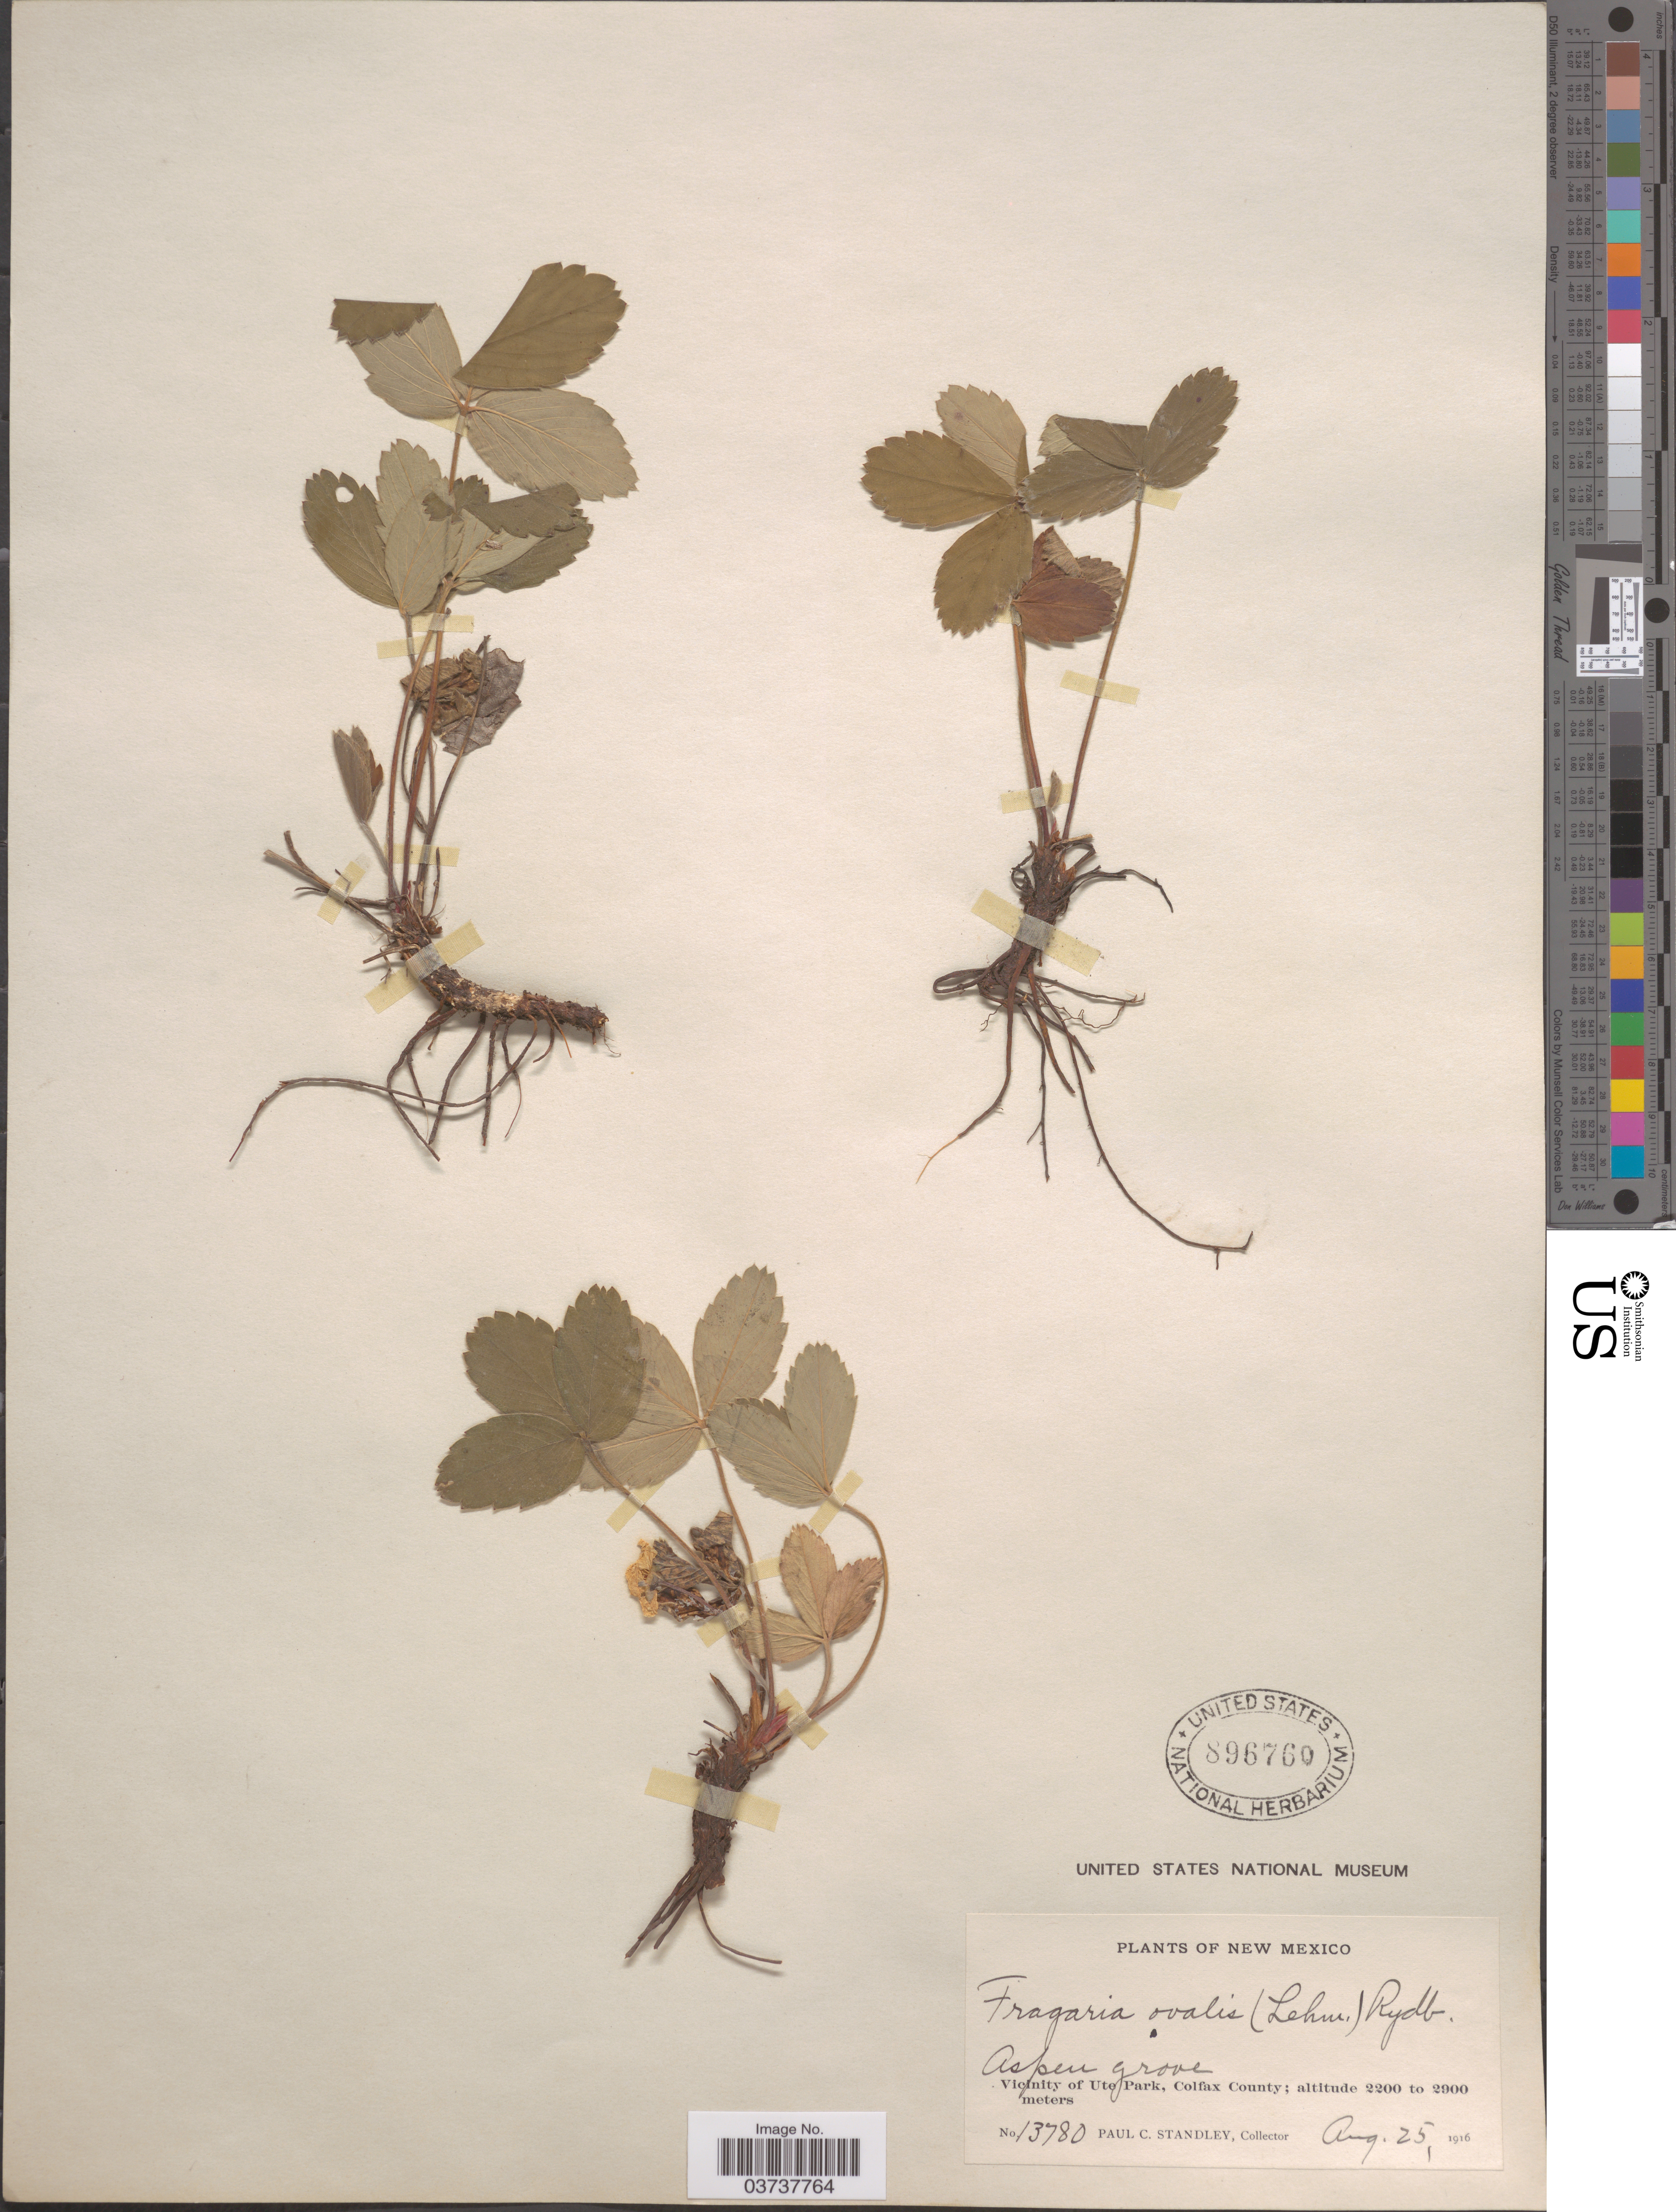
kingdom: Plantae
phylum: Tracheophyta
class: Magnoliopsida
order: Rosales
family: Rosaceae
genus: Fragaria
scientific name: Fragaria virginiana subsp. glauca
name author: (S. Watson) Staudt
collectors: P. C. Standley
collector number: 13780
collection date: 1916-08-25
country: United States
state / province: New Mexico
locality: Vicinity of Ute Park, Colfax County.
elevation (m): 2200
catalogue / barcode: US 896760